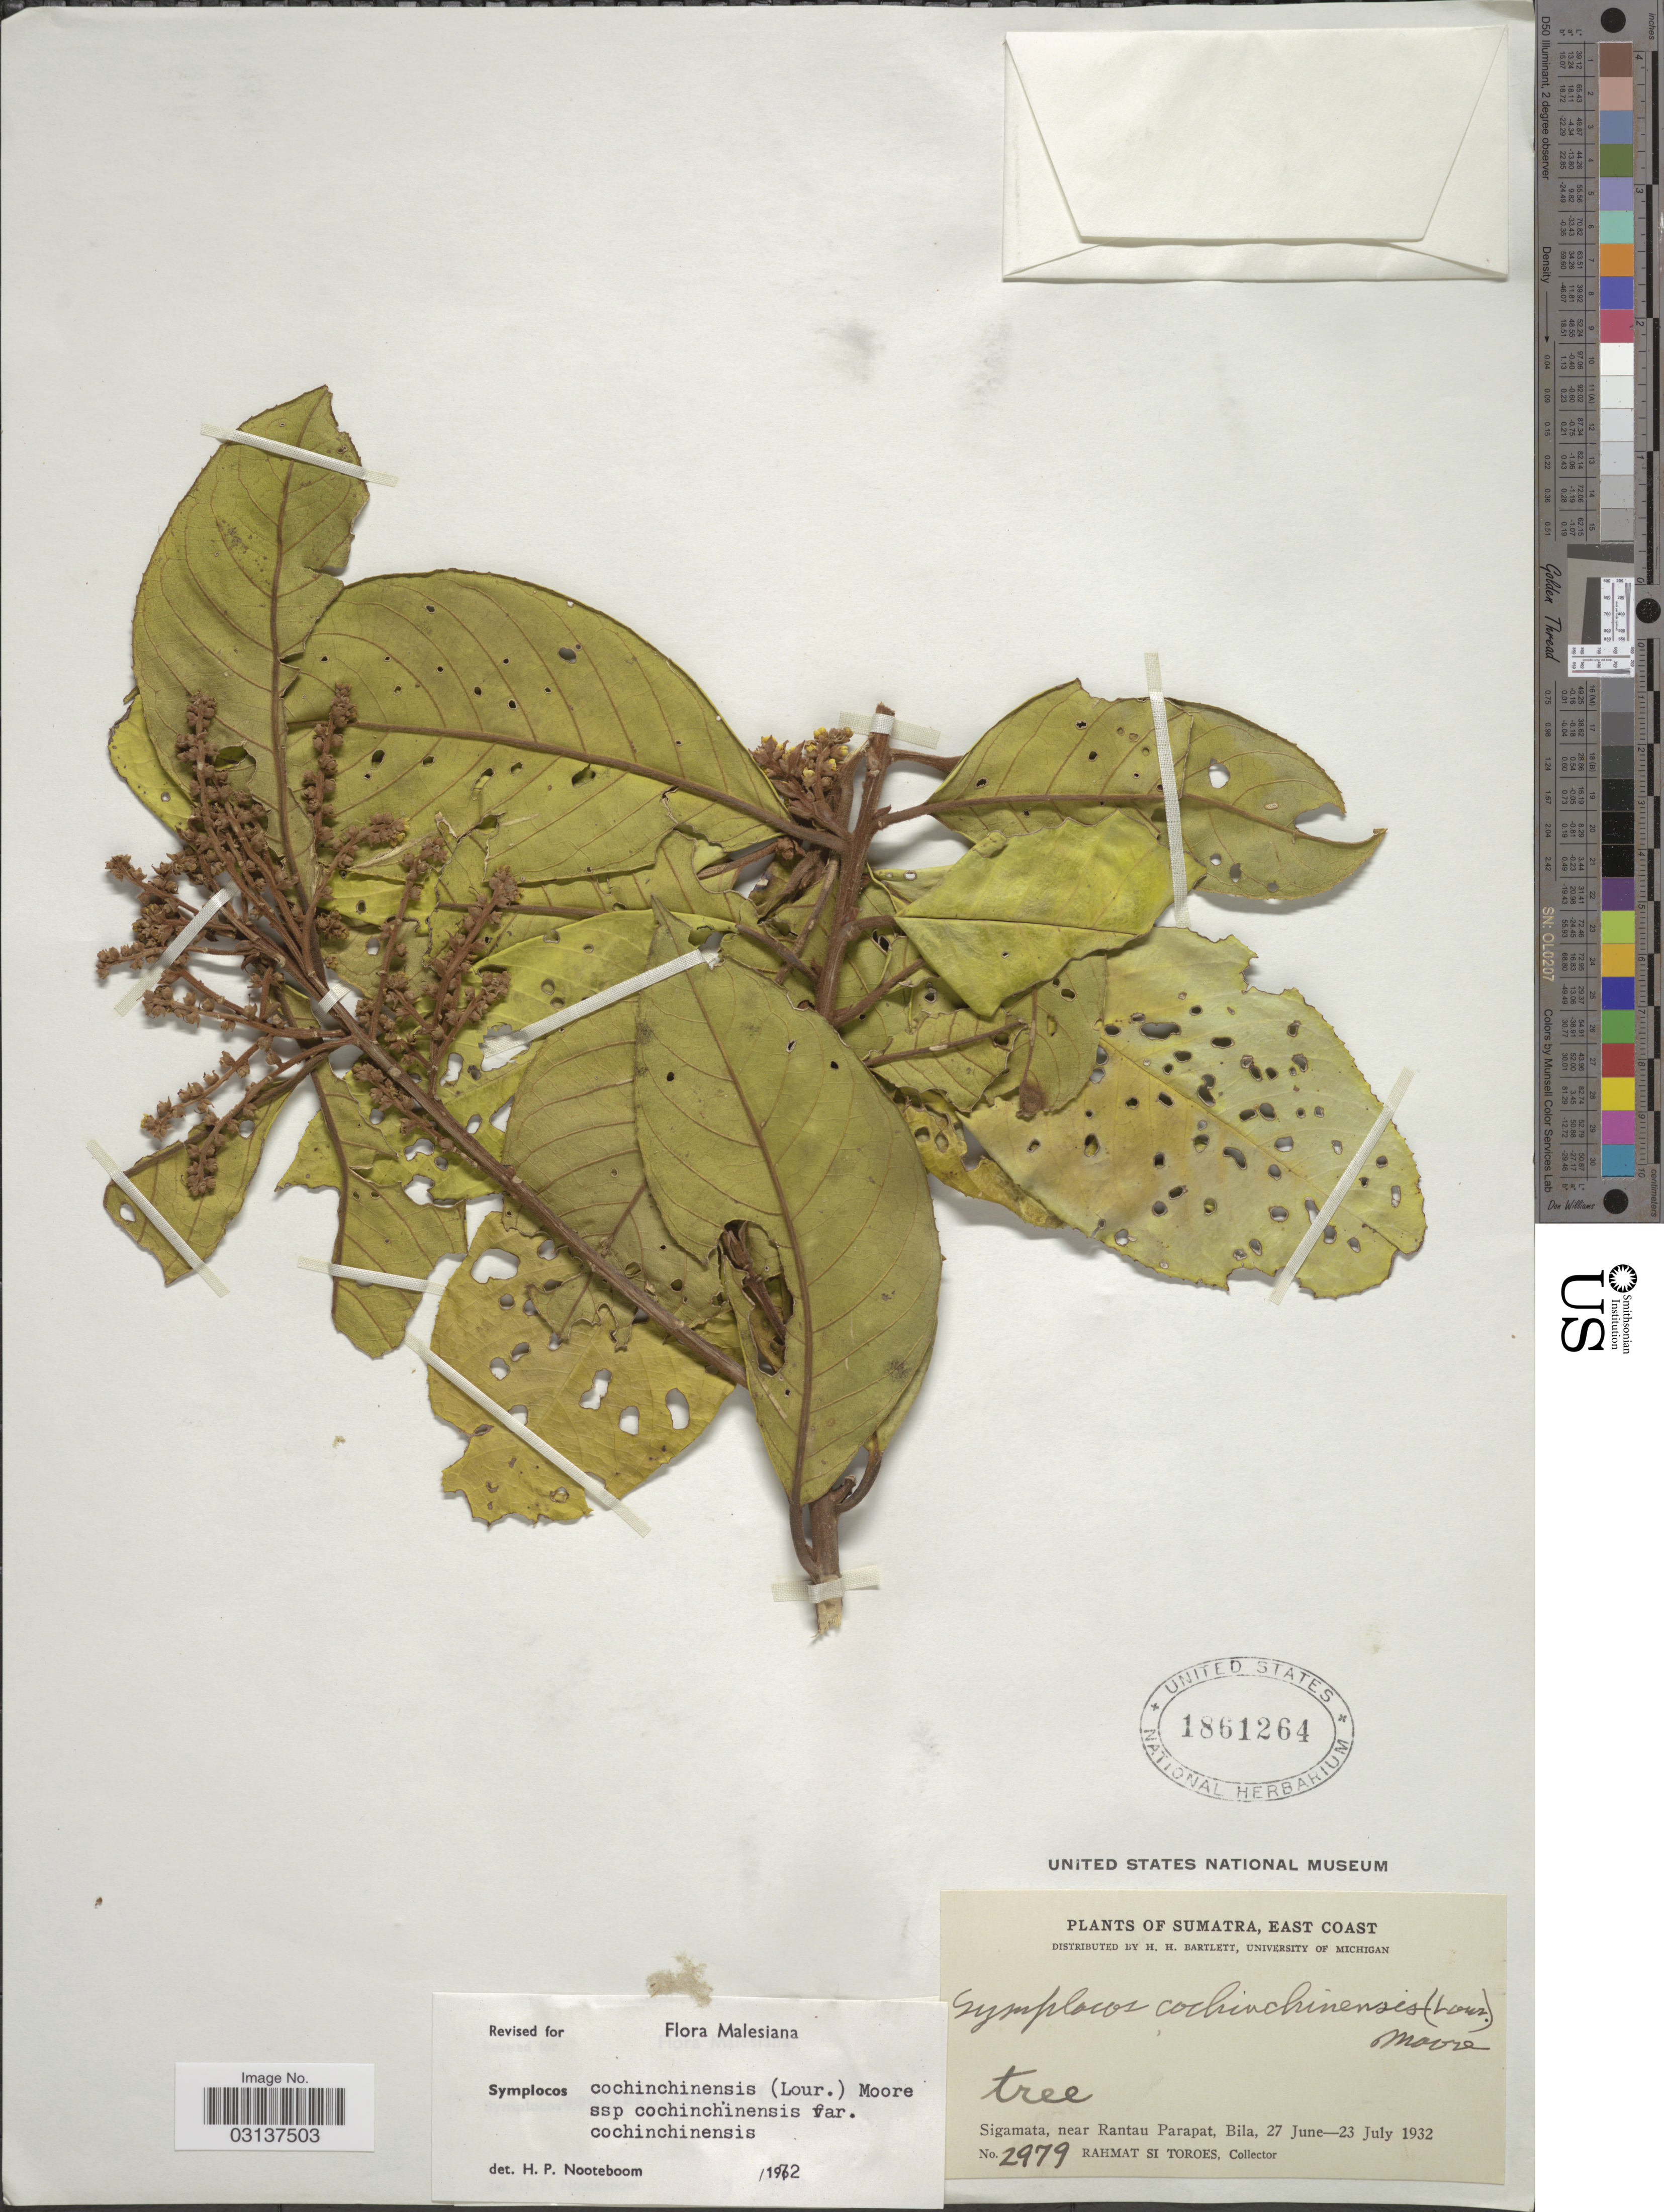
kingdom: Plantae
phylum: Tracheophyta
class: Magnoliopsida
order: Ericales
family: Symplocaceae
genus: Symplocos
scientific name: Symplocos cochinchinensis subsp. cochinchinensis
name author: (Lour.) S. Moore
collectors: Rahmat Si Boeea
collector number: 2979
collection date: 1932-06-27/1932-07-23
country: Indonesia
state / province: Sumatra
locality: East Coast, Sigmata, near Rantau Parapat, Bila.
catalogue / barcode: US 1861264